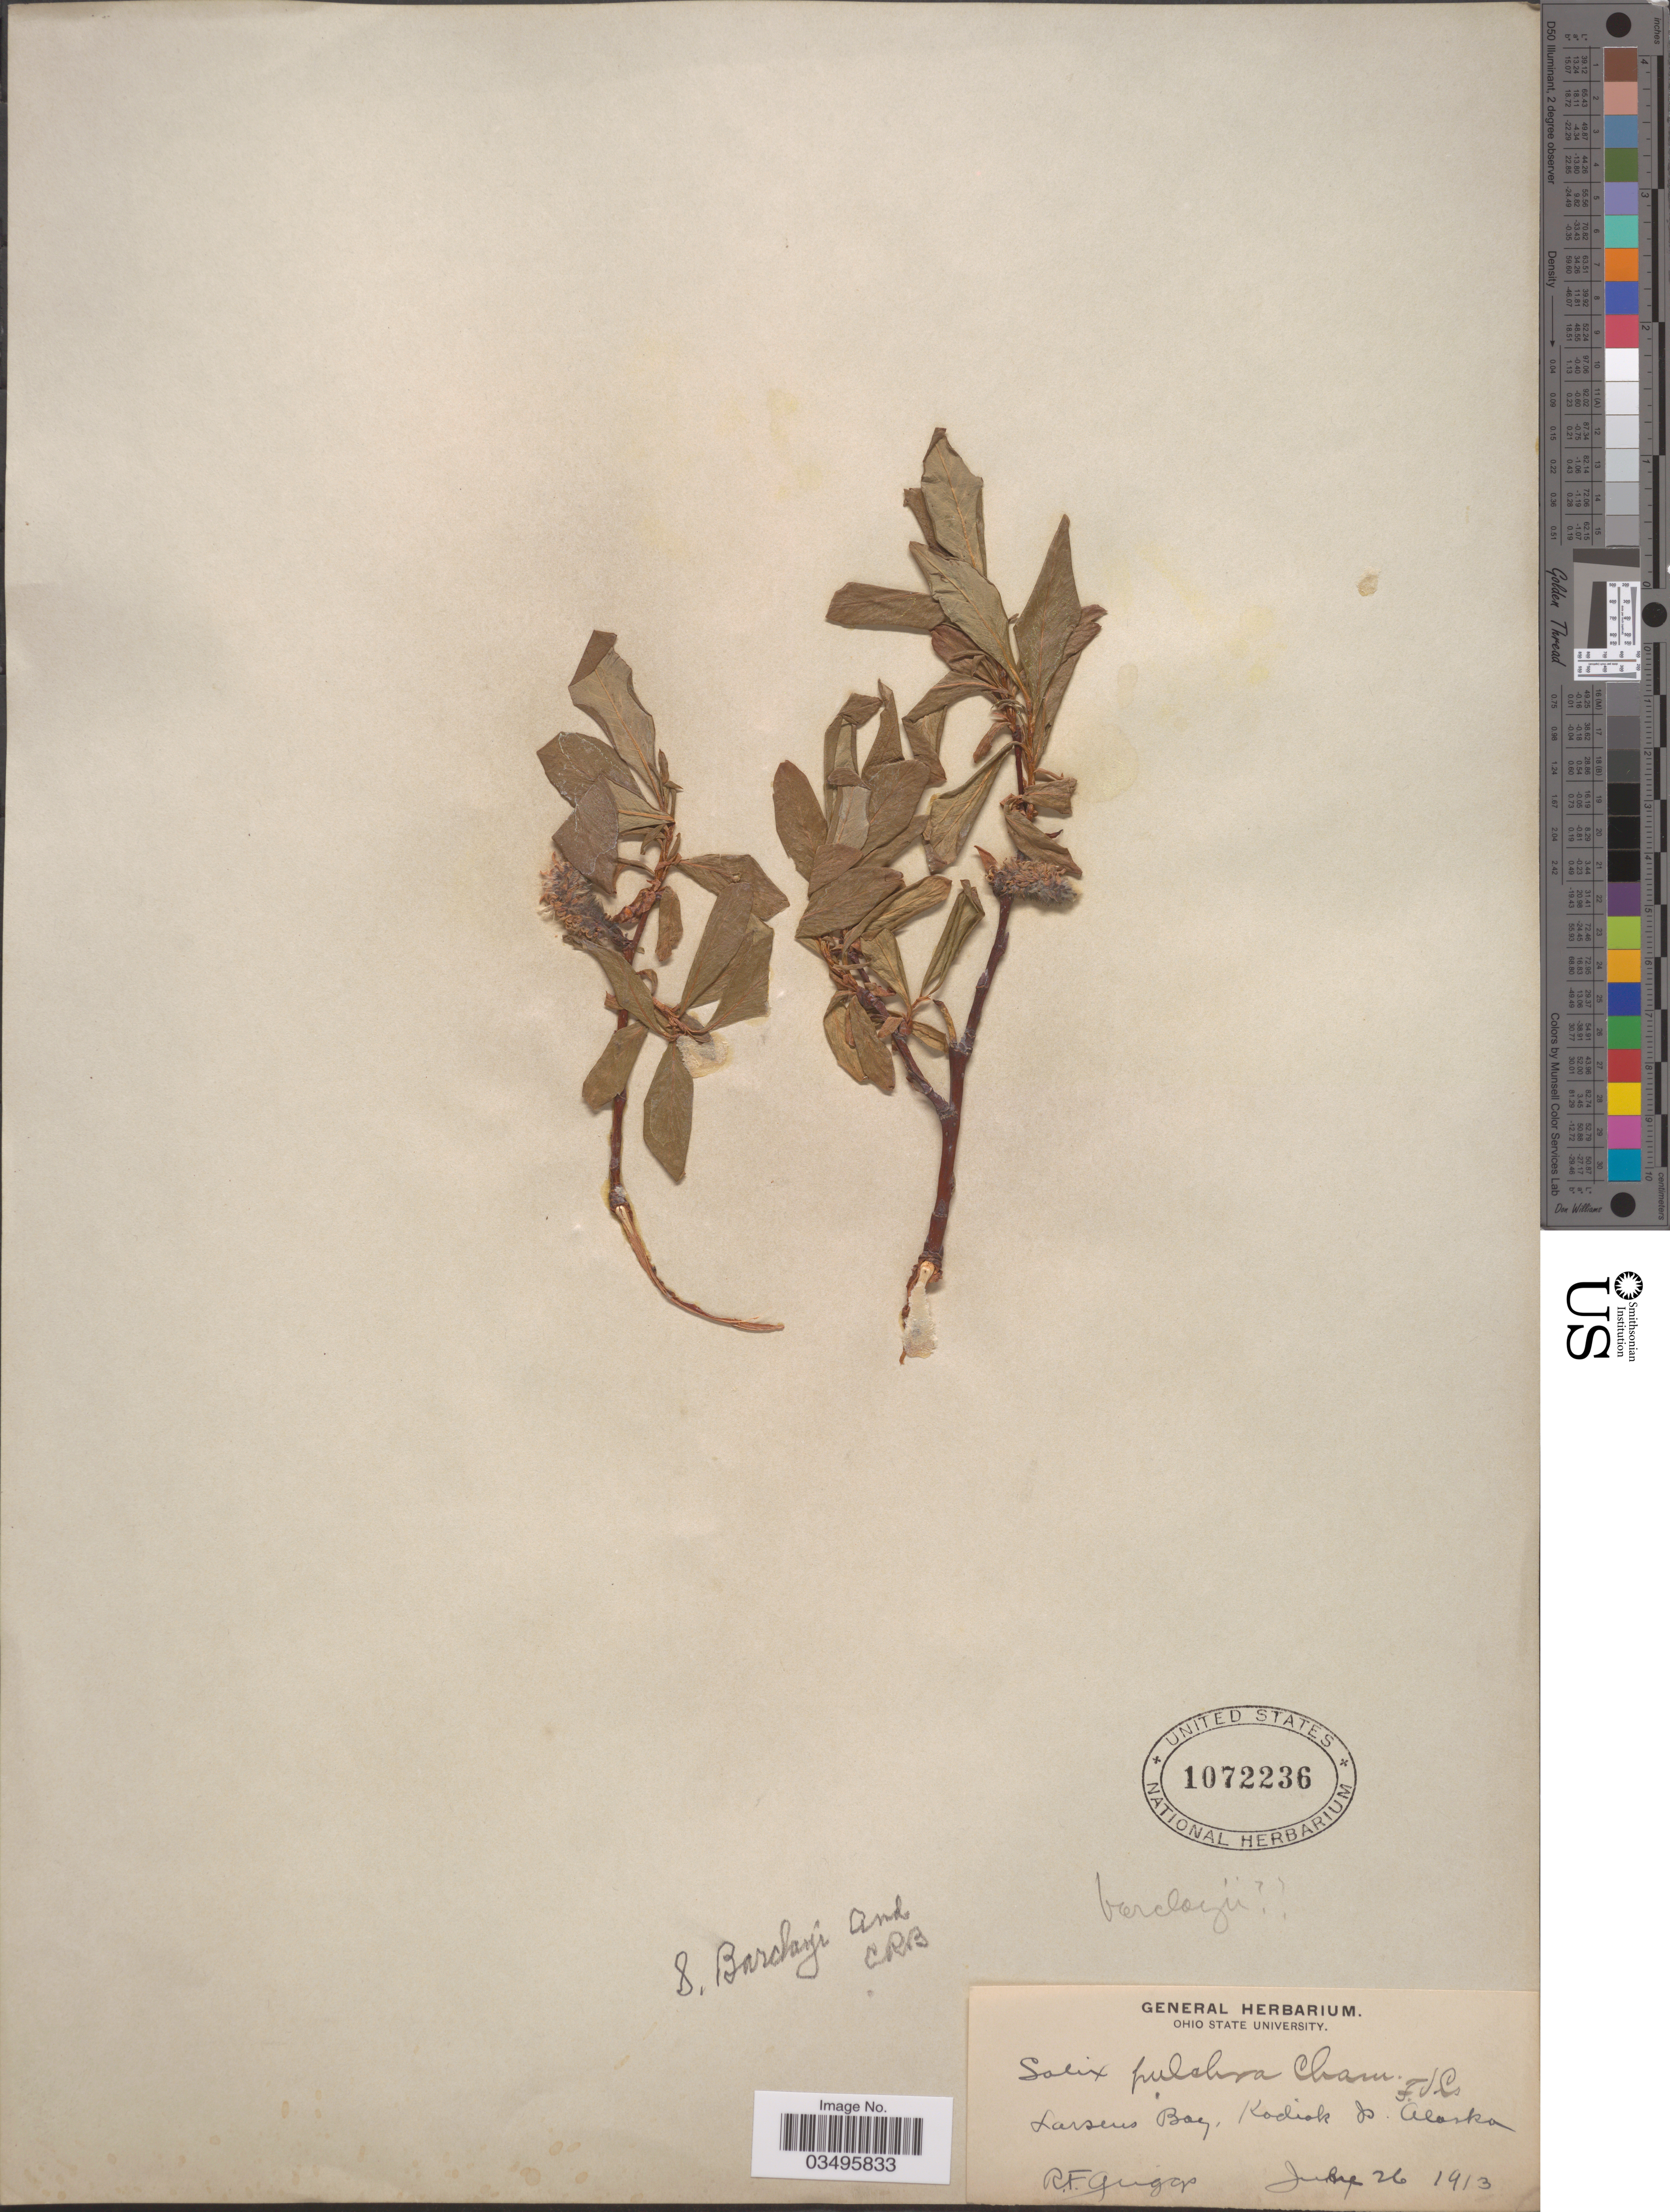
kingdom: Plantae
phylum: Tracheophyta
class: Magnoliopsida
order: Malpighiales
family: Salicaceae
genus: Salix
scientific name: Salix barclayi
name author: Andersson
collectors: R. F. Griggs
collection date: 1913-07-26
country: United States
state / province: Alaska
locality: Larsens Bay, Kodiak Is.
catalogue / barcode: US 1072236